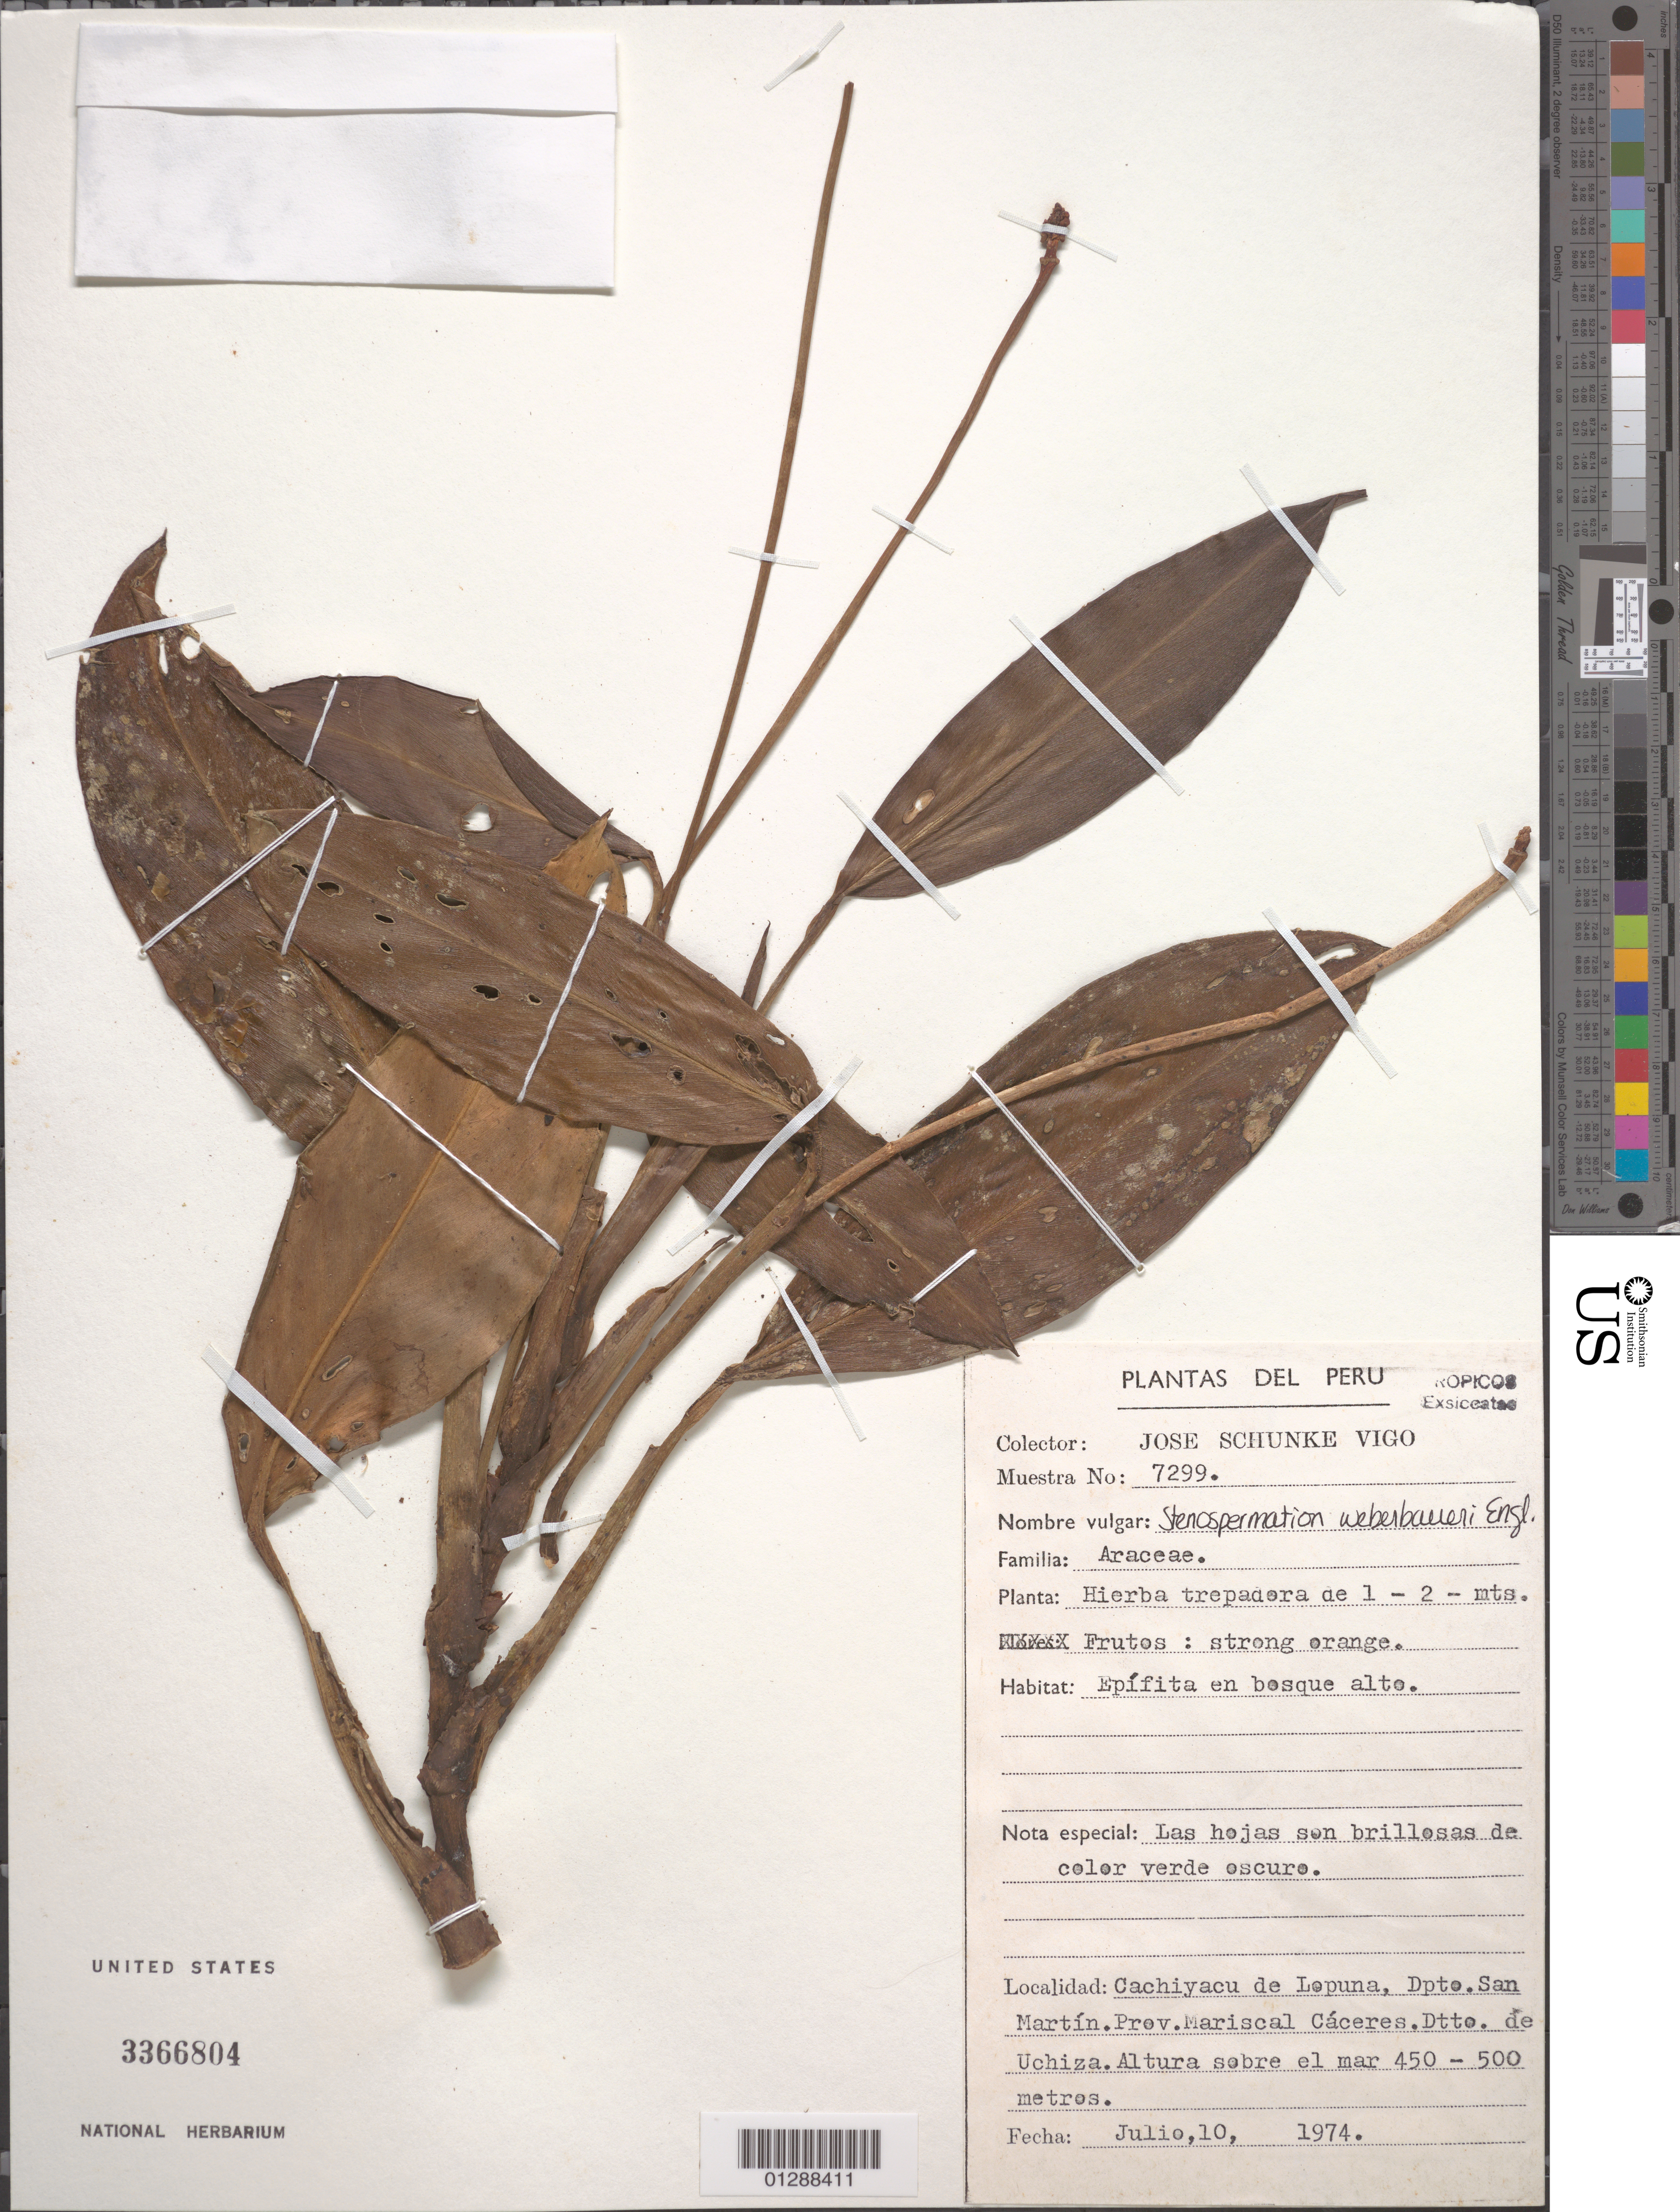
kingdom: Plantae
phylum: Tracheophyta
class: Liliopsida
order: Alismatales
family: Araceae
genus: Stenospermation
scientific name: Stenospermation weberbaueri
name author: Engl.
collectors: J. Schunke Vigo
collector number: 7299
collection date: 1974-07-10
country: Peru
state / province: San Martín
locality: Cachiyacu de Lopuna, Dpto. San Martín. Prov. Mariscal Cáceres. Dtto. de Uchiza.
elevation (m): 450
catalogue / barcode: US 3366804